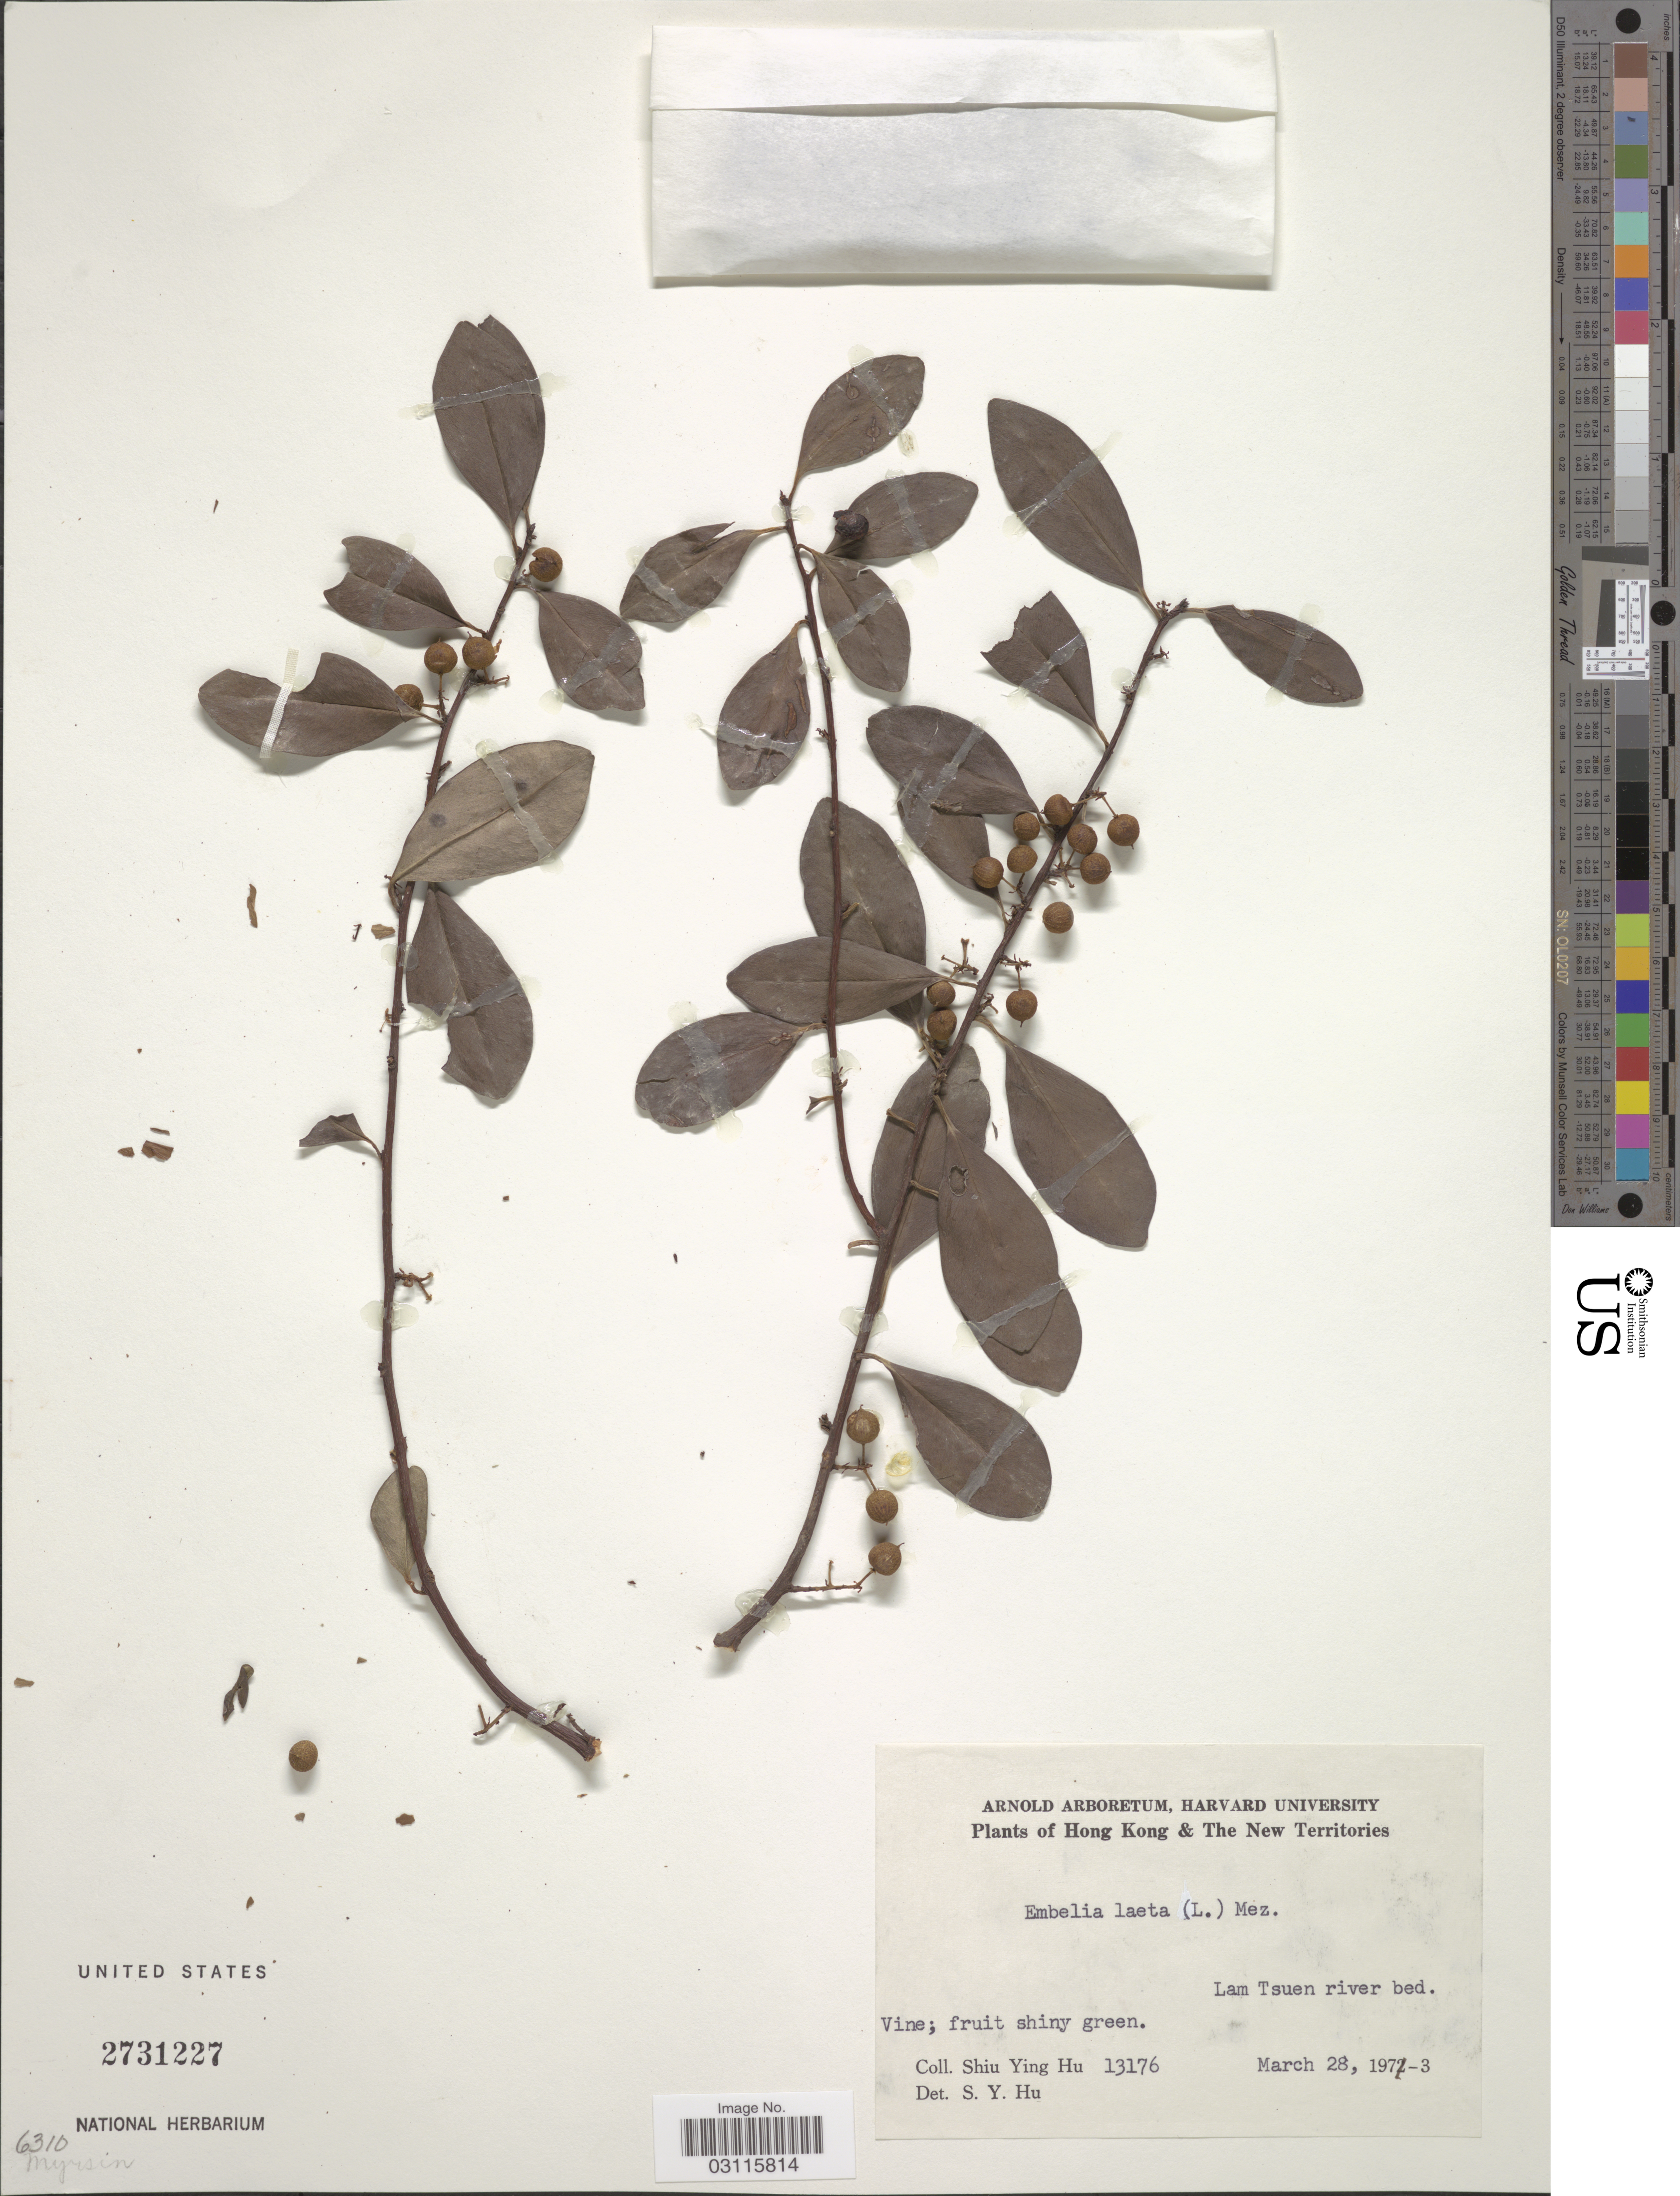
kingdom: Plantae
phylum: Tracheophyta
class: Magnoliopsida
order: Ericales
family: Primulaceae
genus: Embelia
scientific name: Embelia laeta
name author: (L.) Mez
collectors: S. Y. Hu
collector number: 13176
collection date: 1973-03-28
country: China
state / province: Hong Kong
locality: The New Territories. Lam Tsuen river bed.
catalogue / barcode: US 2731227